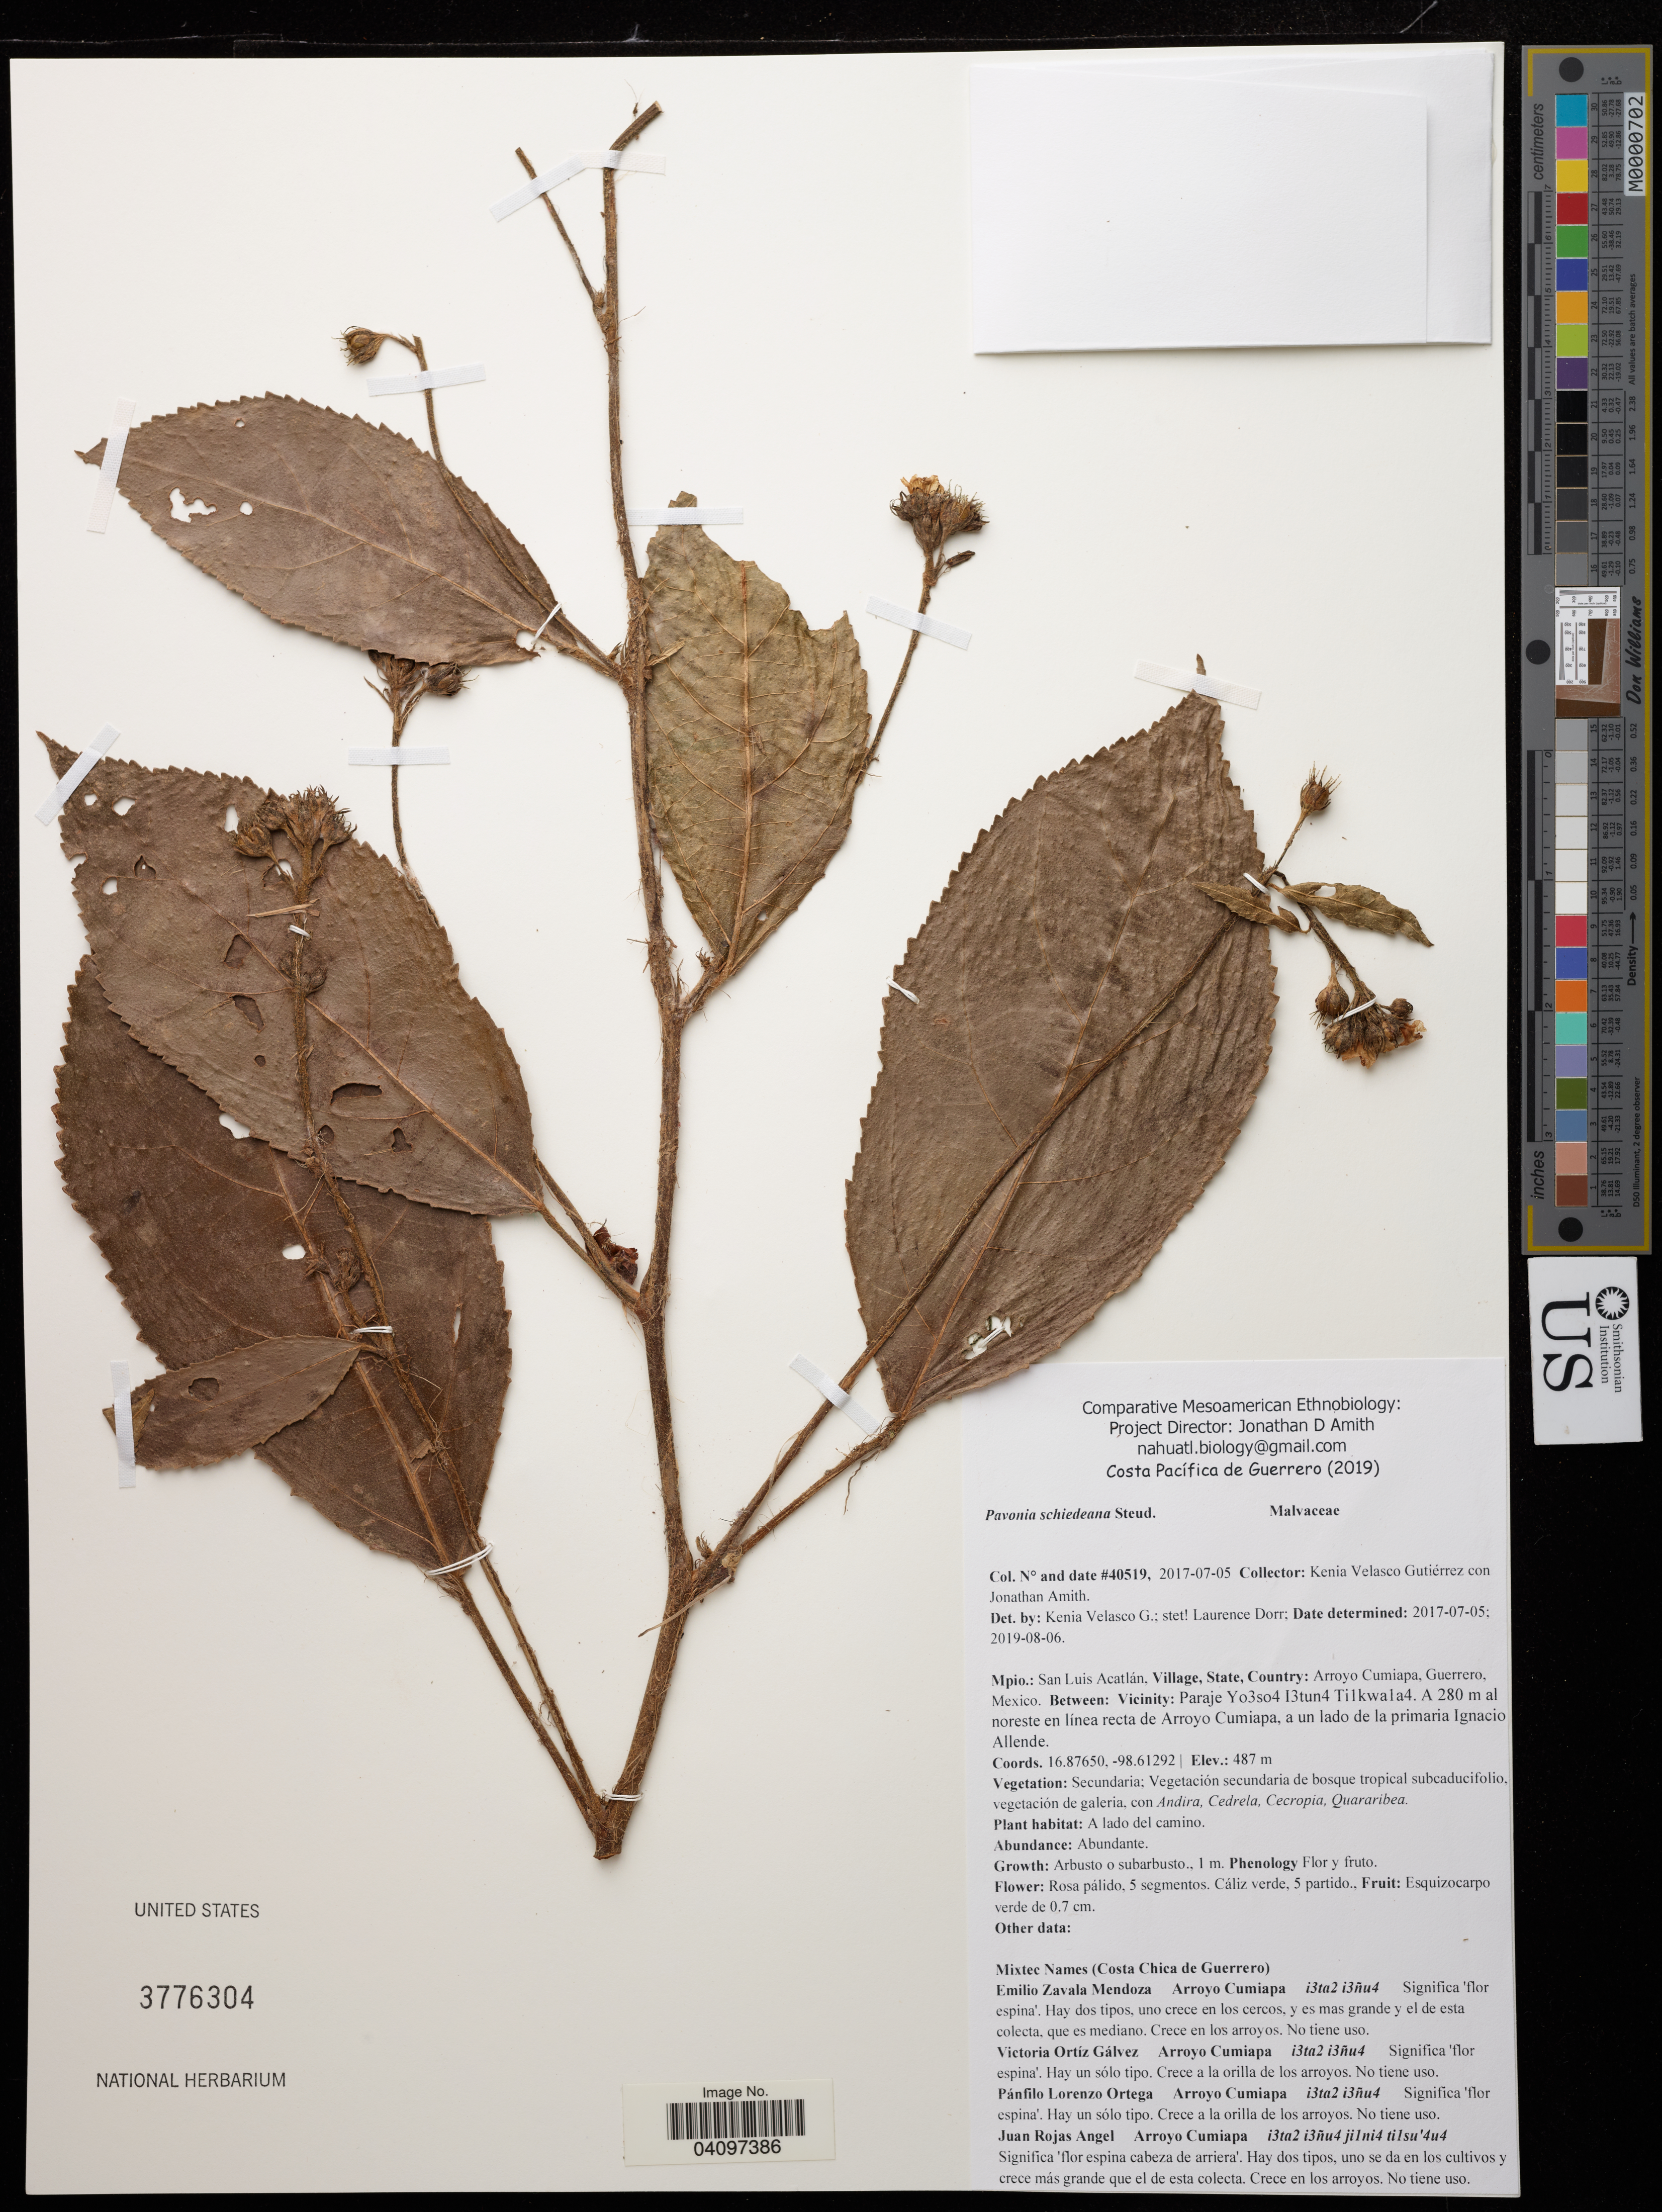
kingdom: Plantae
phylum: Tracheophyta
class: Magnoliopsida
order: Malvales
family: Malvaceae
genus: Pavonia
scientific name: Pavonia schiedeana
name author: Steud.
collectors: K. Gutiérrez & J. D. Amith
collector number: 40519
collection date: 2017-07-05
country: Mexico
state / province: Guerrero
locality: Mpio.: San Luis Acatlán, Village, State, Country: Arroyo Cumiapa, Guerrero, Between: Vicinity: Paraje Yo3so4 I3tun4 Tilkwala4.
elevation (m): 487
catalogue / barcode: US 3776304